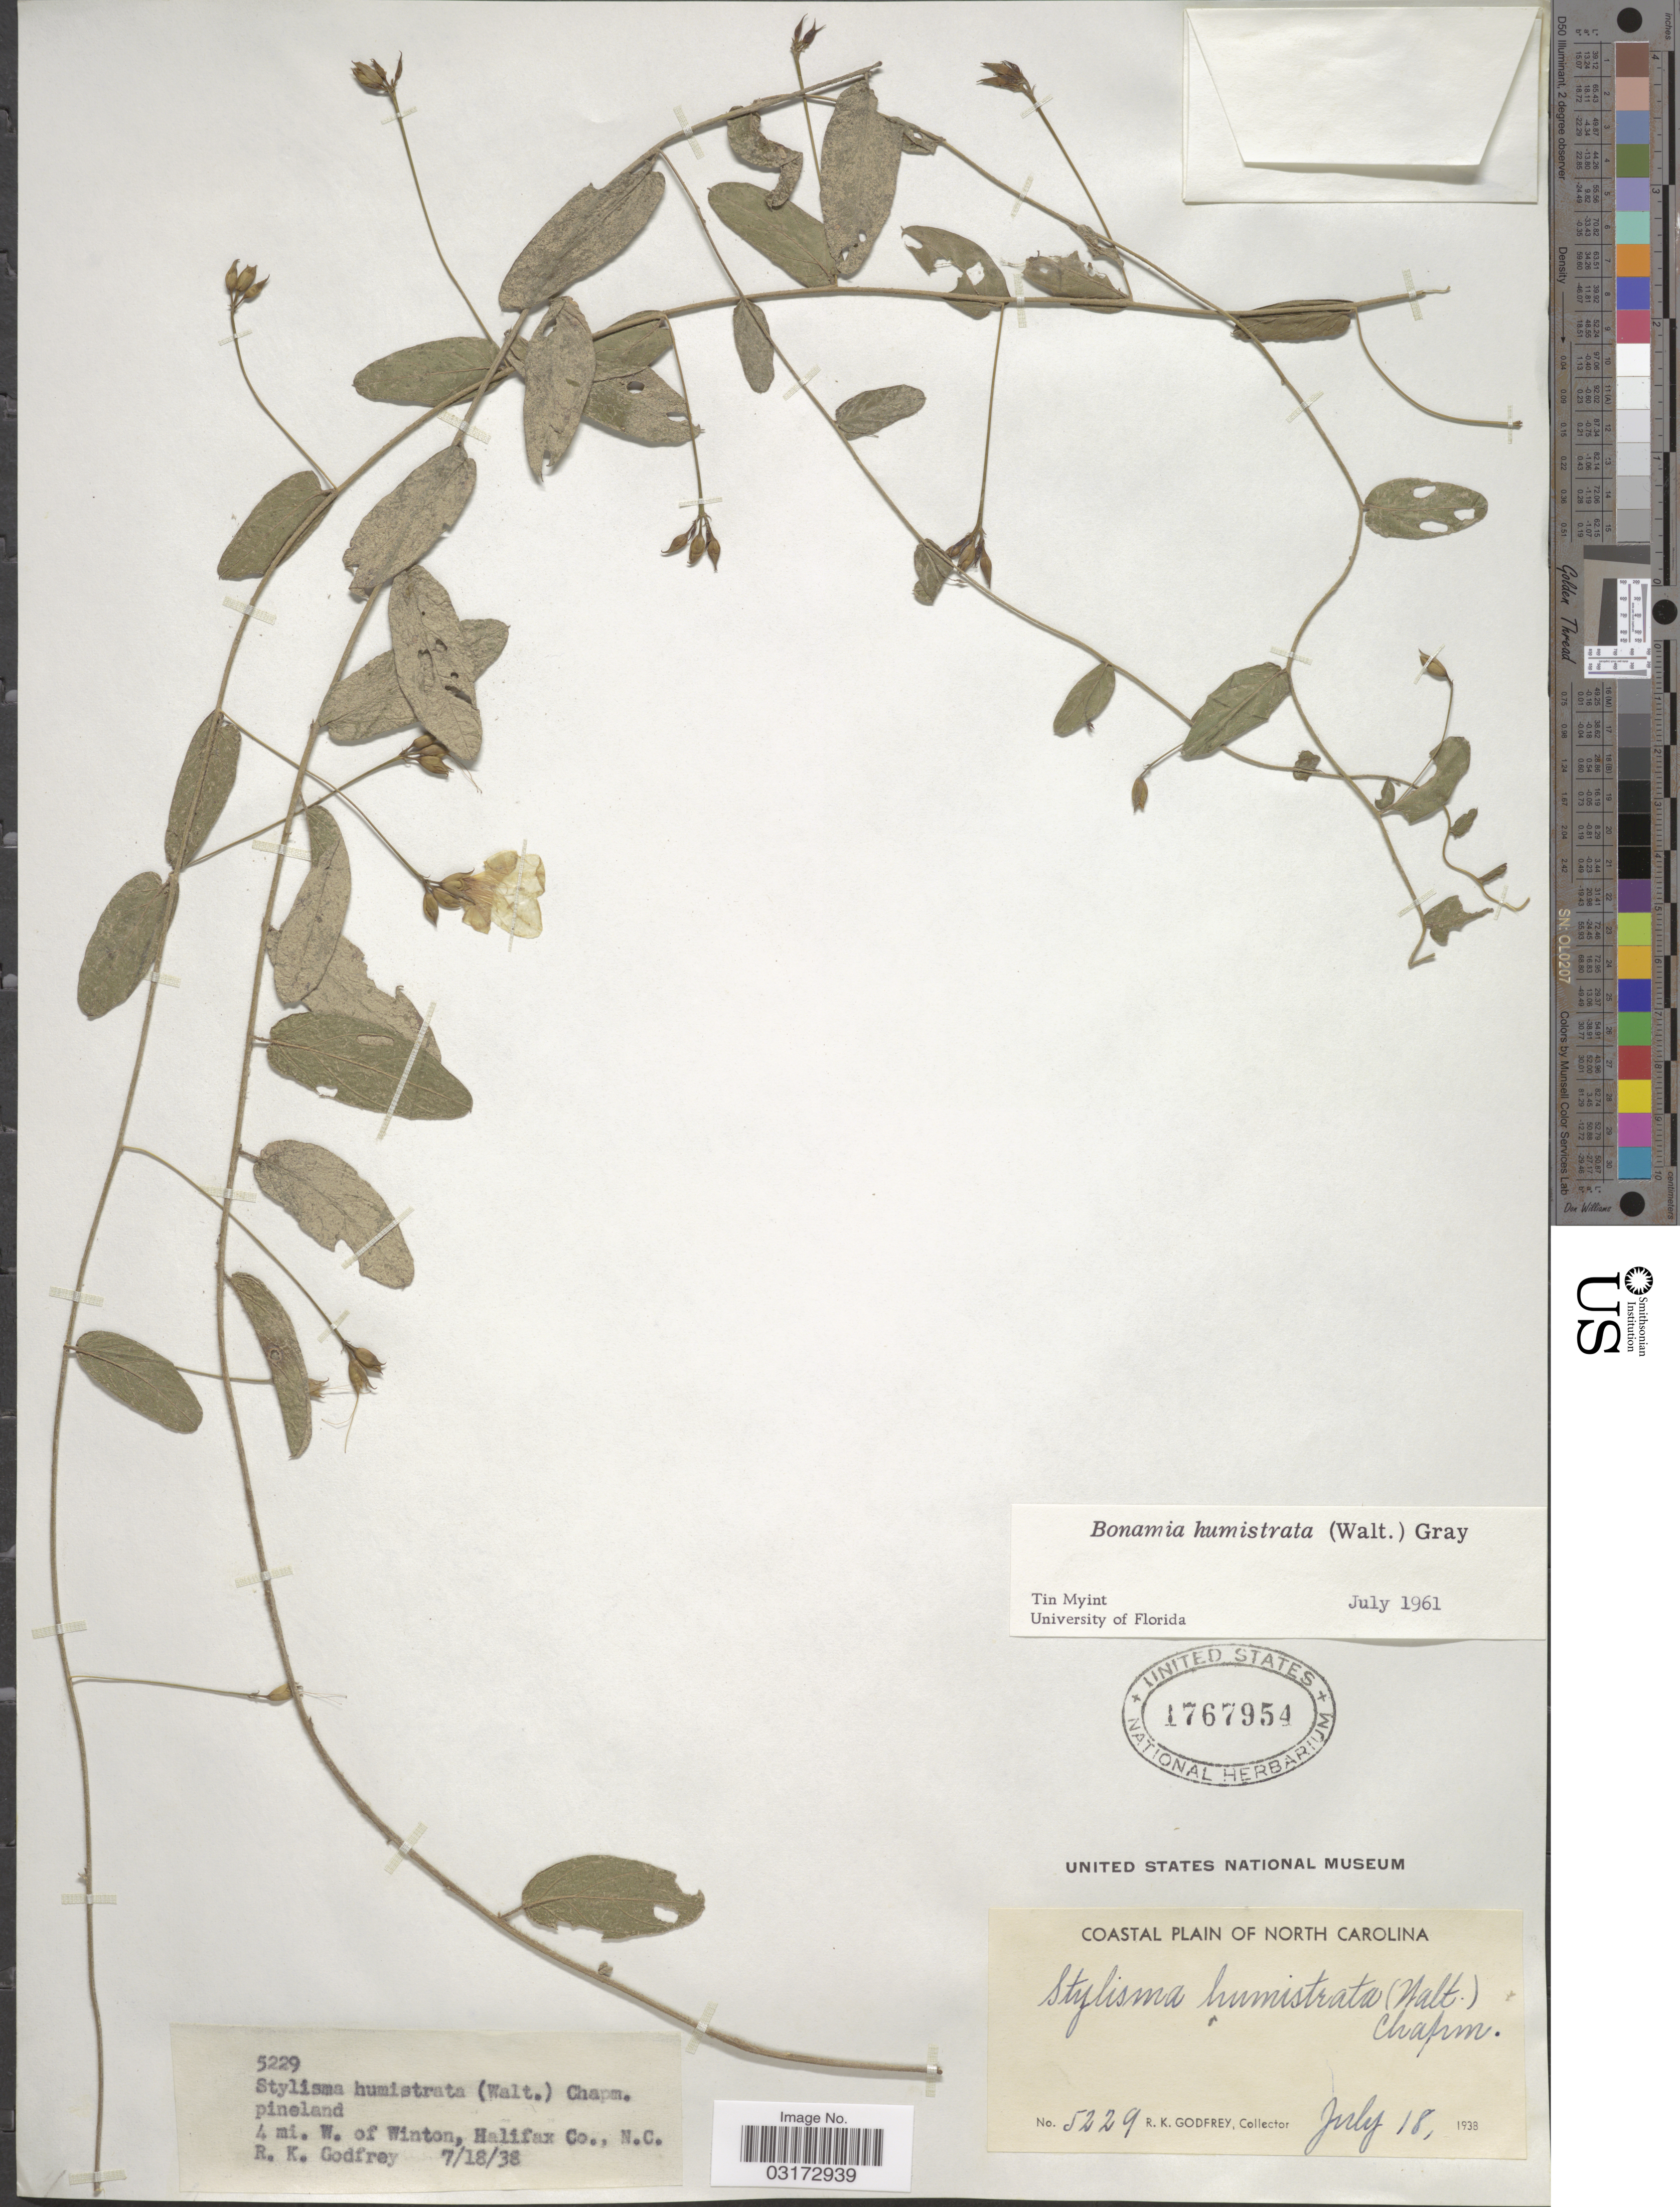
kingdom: Plantae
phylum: Tracheophyta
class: Magnoliopsida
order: Solanales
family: Convolvulaceae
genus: Stylisma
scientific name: Stylisma humistrata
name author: (Walter) Chapm.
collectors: R. K. Godfrey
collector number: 5229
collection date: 1938-07-18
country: United States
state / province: North Carolina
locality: Coastal Plain of North Carolina, 4 mi. W. of Winton, Halifax Co.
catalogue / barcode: US 1767954